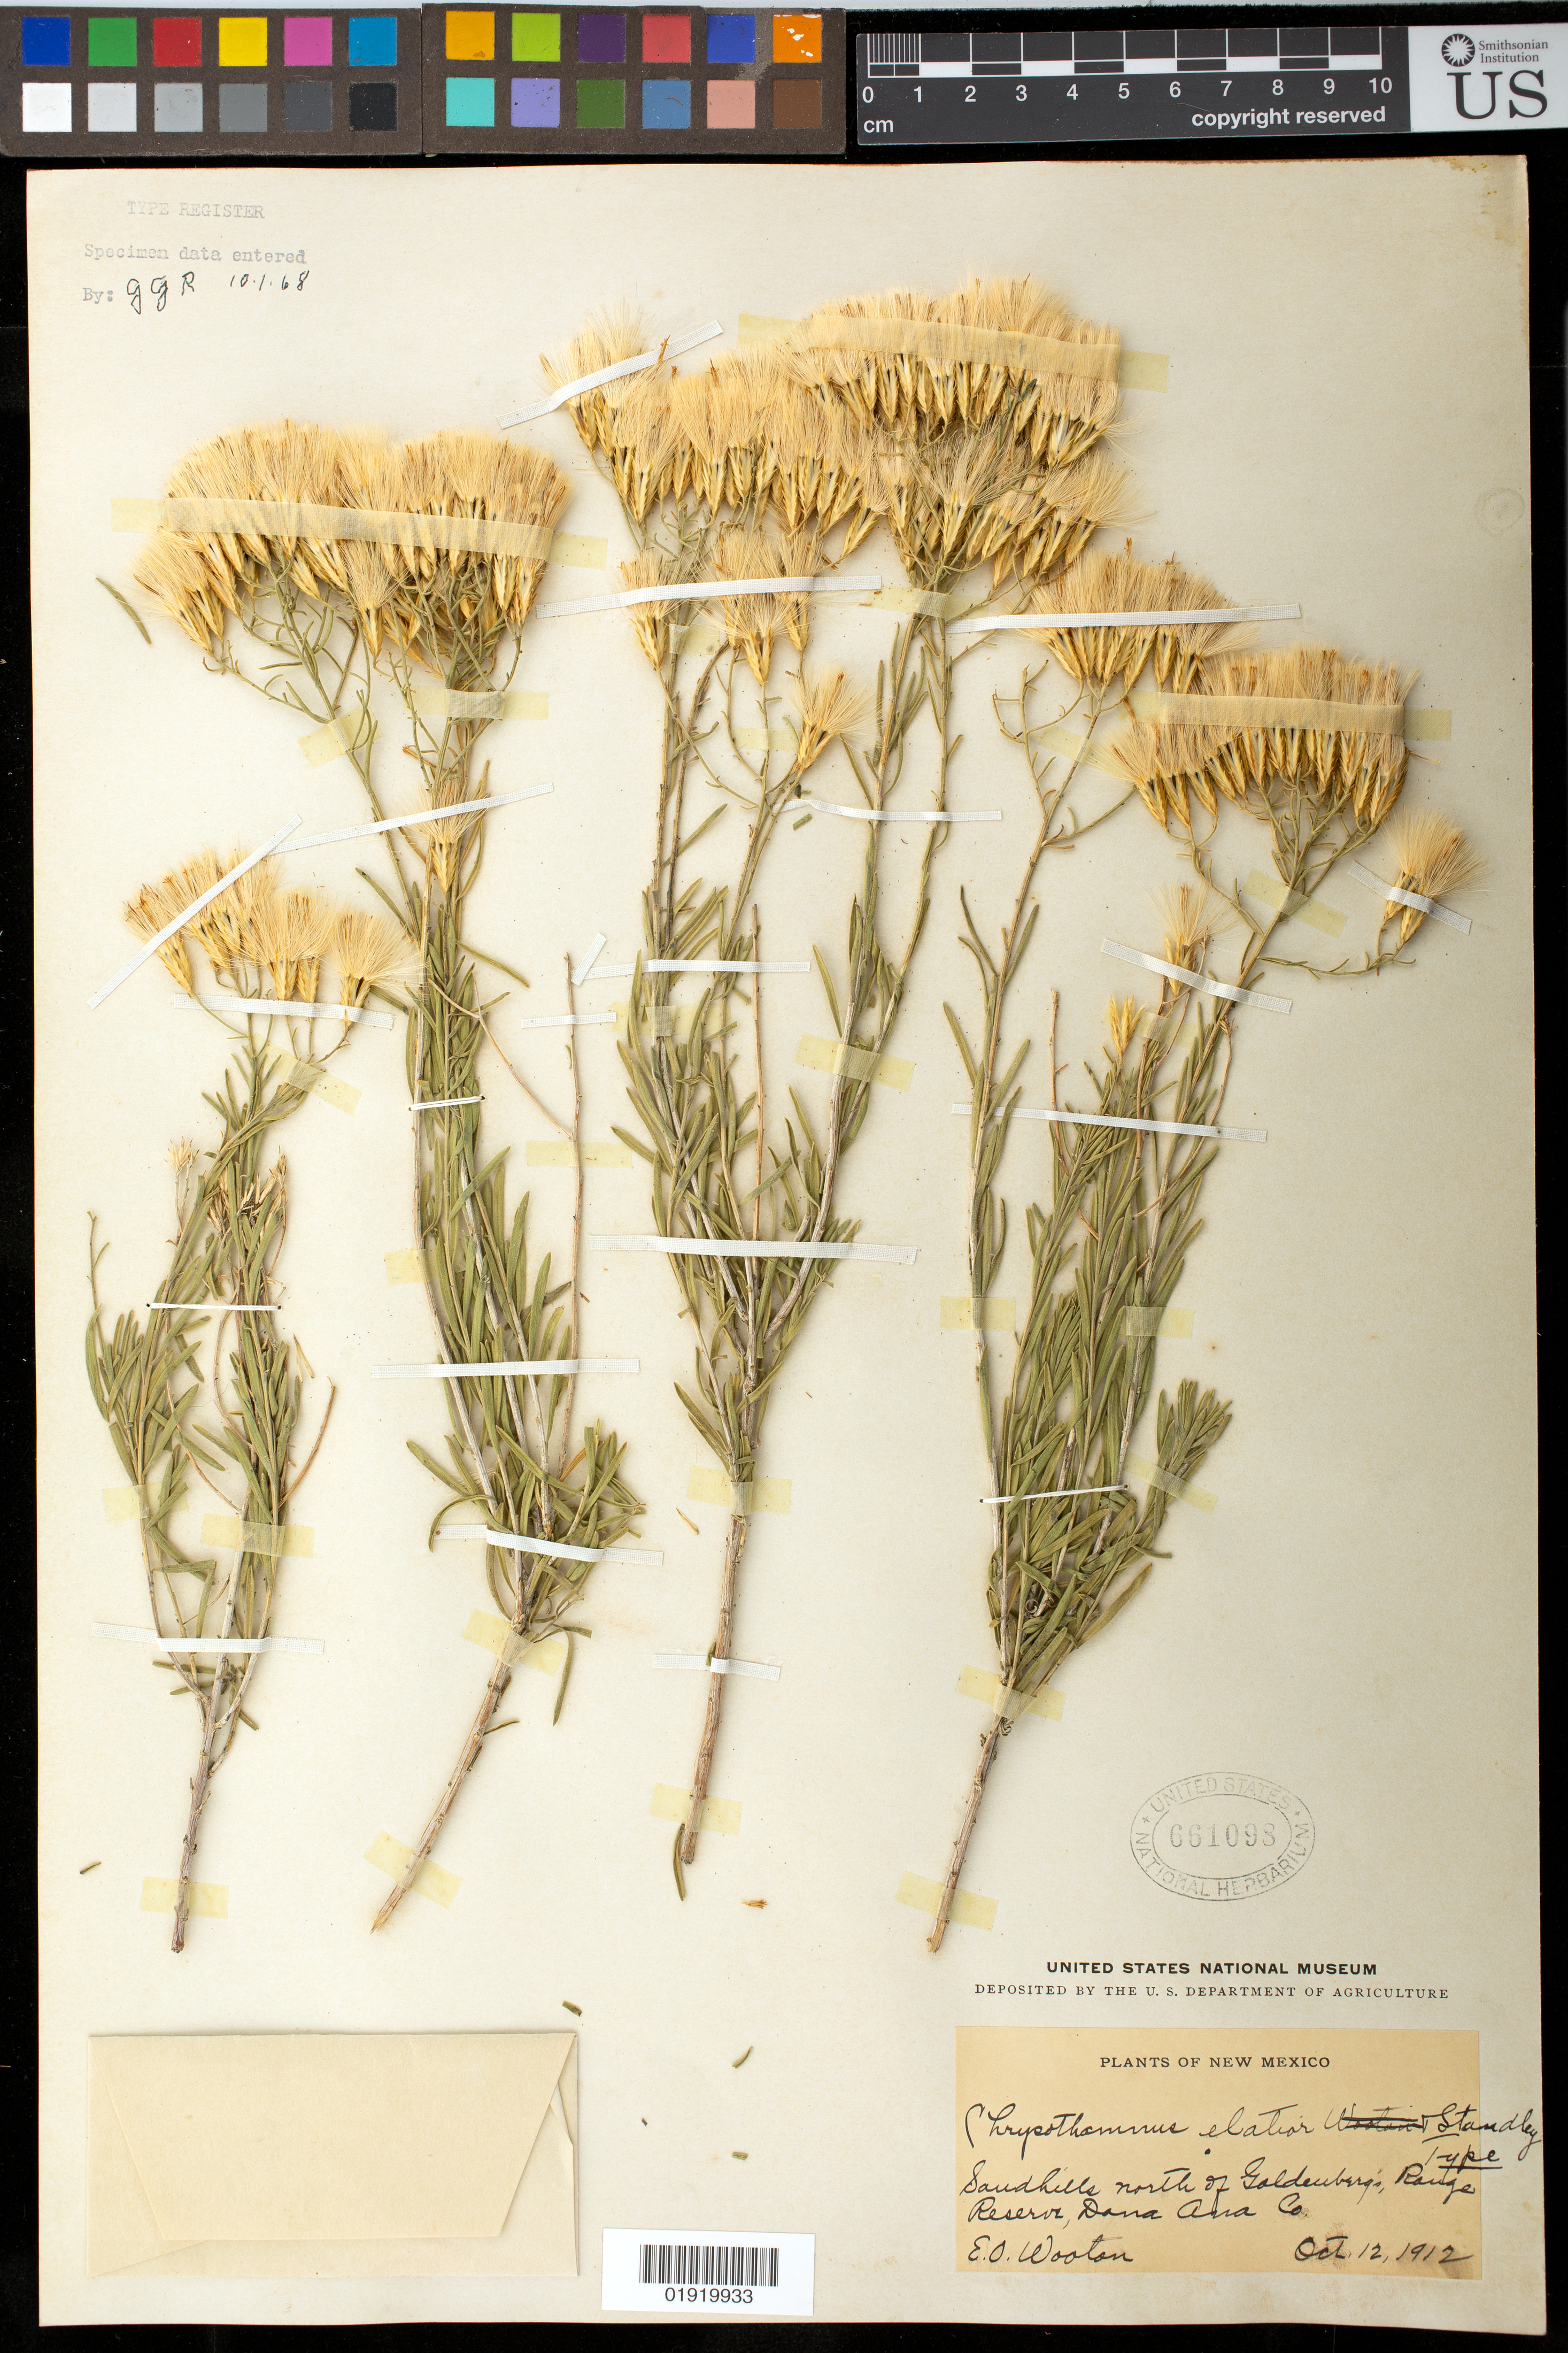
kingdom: Plantae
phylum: Tracheophyta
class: Magnoliopsida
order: Asterales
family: Asteraceae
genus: Chrysothamnus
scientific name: Chrysothamnus elatior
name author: Standl.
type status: Holotype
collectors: E. O. Wooton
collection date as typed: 12 Oct 1912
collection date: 1912-10-12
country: United States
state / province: New Mexico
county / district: Dona Ana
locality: San Andreas Mountains, sandhills N of Goldenbergs Ranch.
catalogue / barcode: US 661098